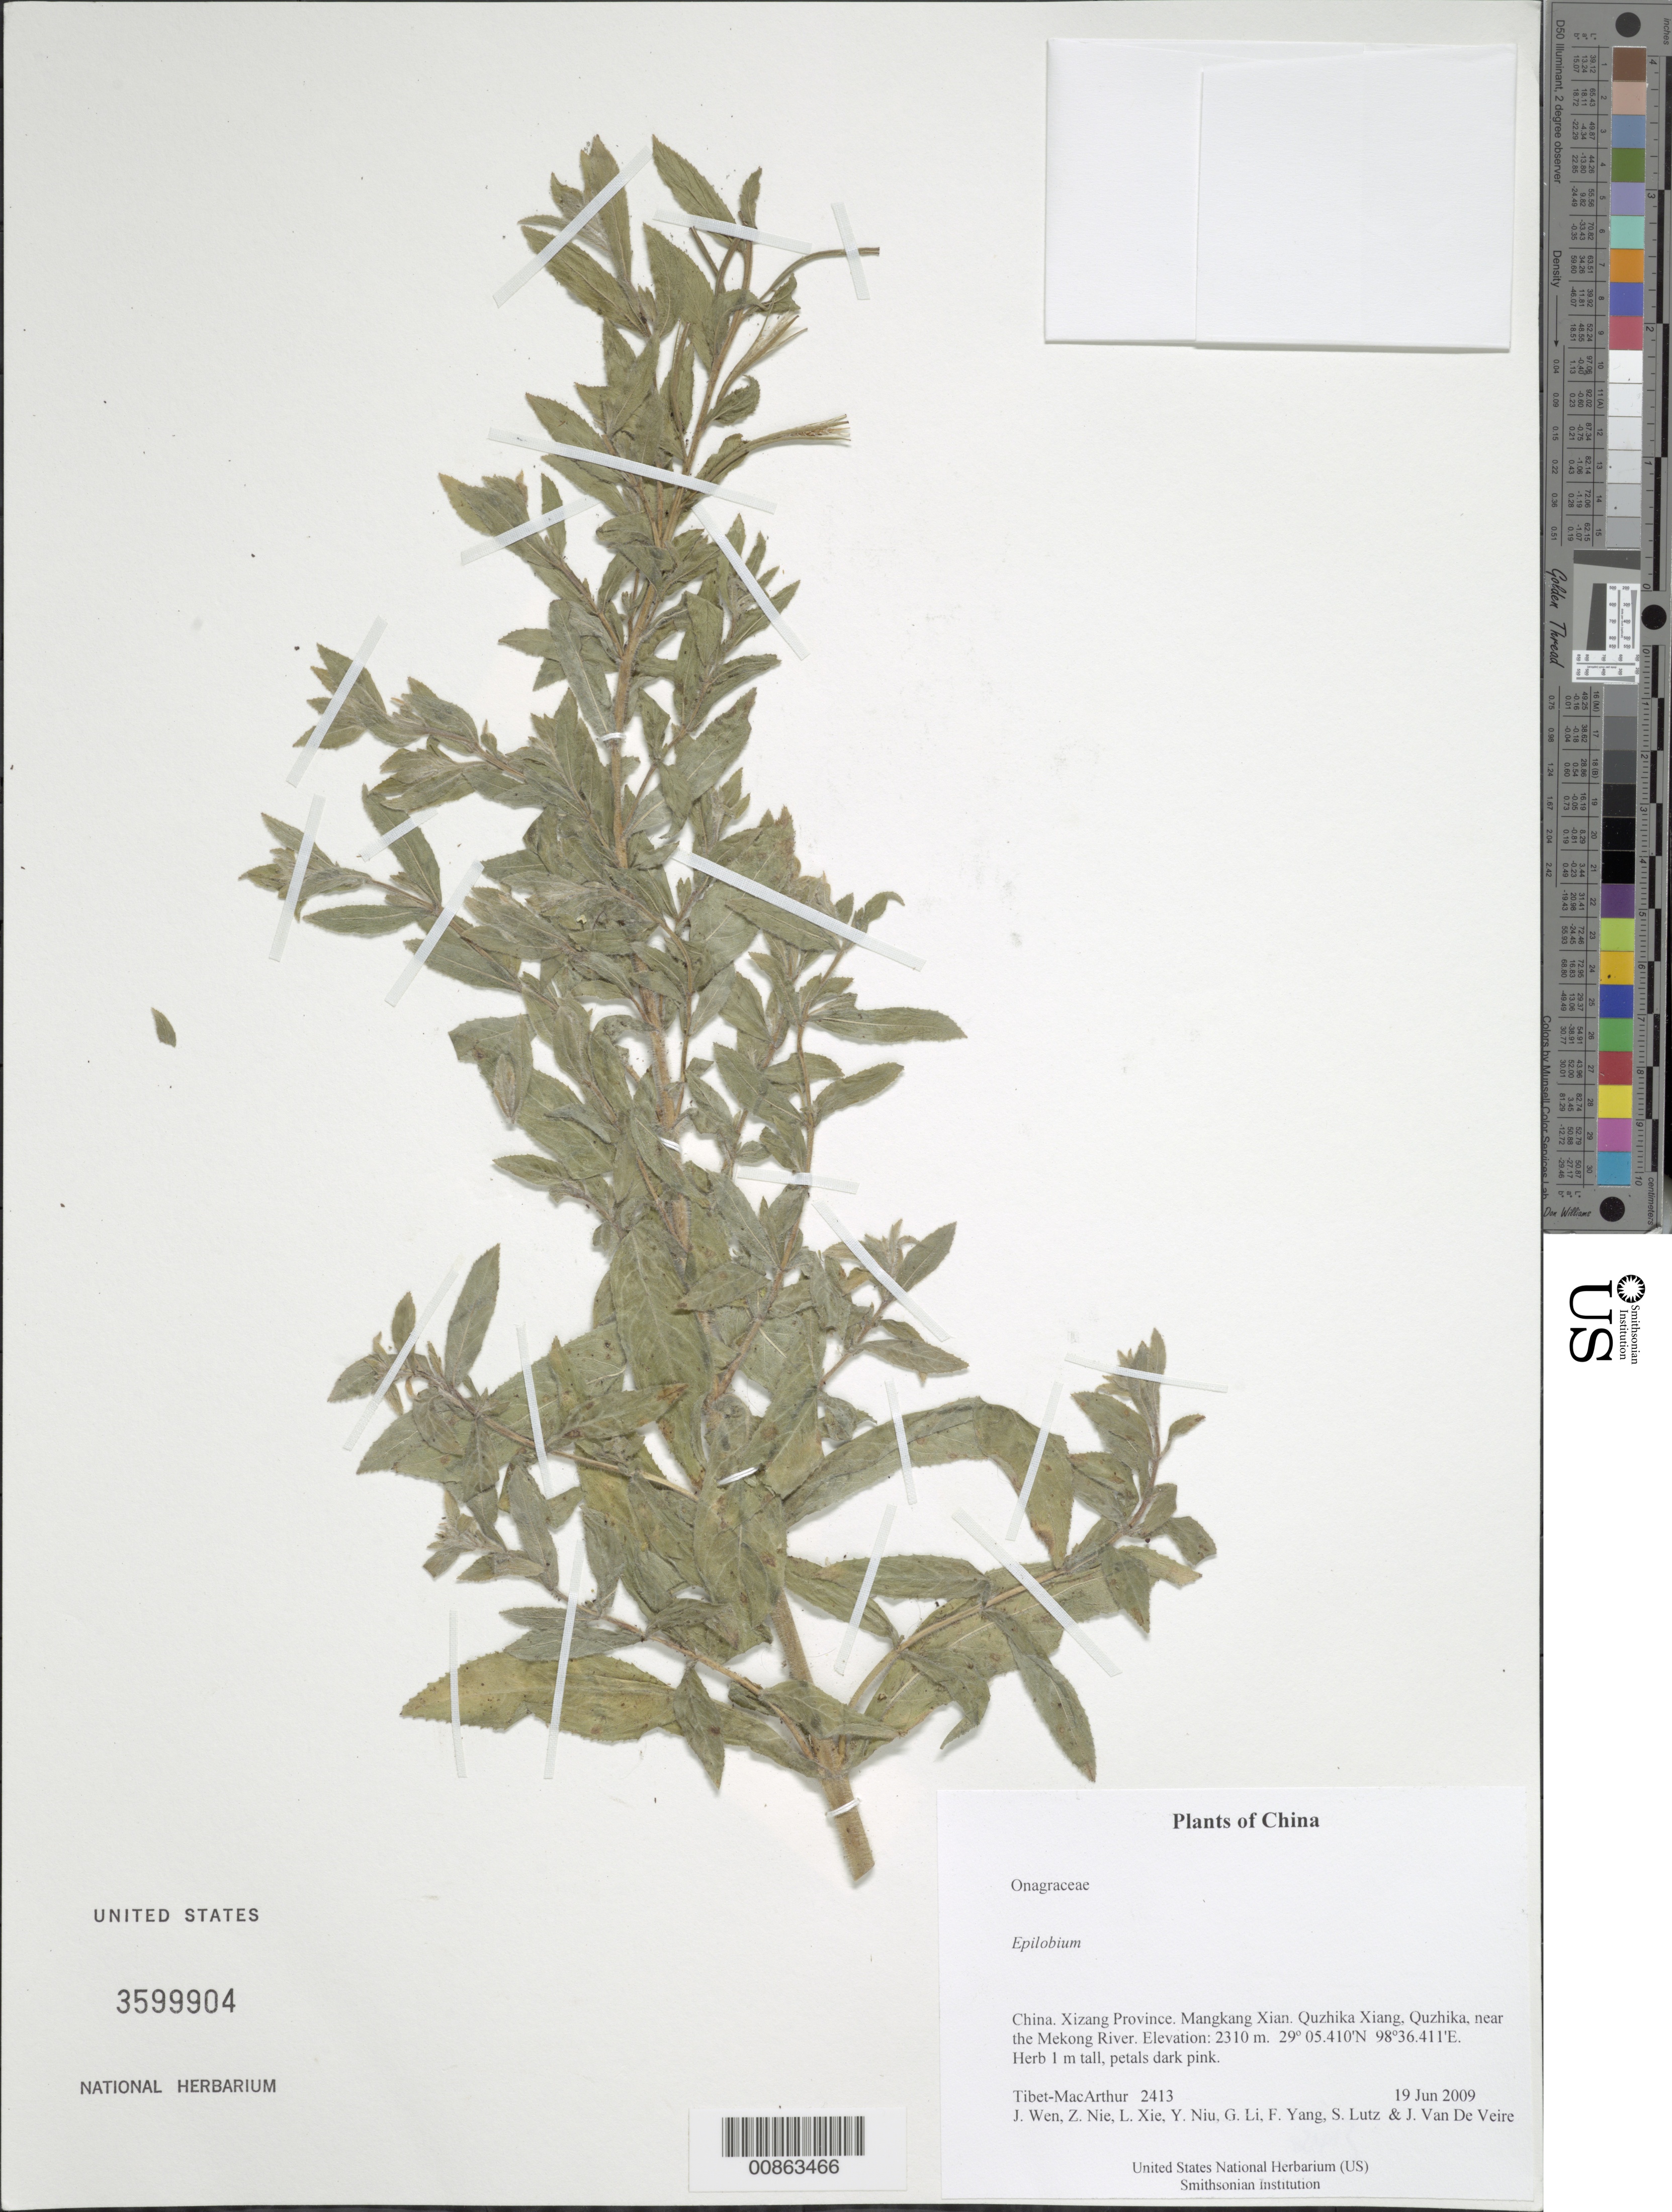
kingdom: Plantae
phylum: Tracheophyta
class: Magnoliopsida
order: Myrtales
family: Onagraceae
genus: Epilobium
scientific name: Epilobium wallichianum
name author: Hausskn.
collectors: Tibet-MacArthur, J. Wen, Z. Nie, L. Xie, Y. Niu, G. Li, F. Yang, S. Lutz & J. Van De Veire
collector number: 2413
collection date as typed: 19 Jun 2009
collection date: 2009-06-19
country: China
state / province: Xizang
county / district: Mangkang Xian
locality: Quzhika Xiang, Quzhika, near the Mekong River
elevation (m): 2310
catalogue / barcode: US 3599904